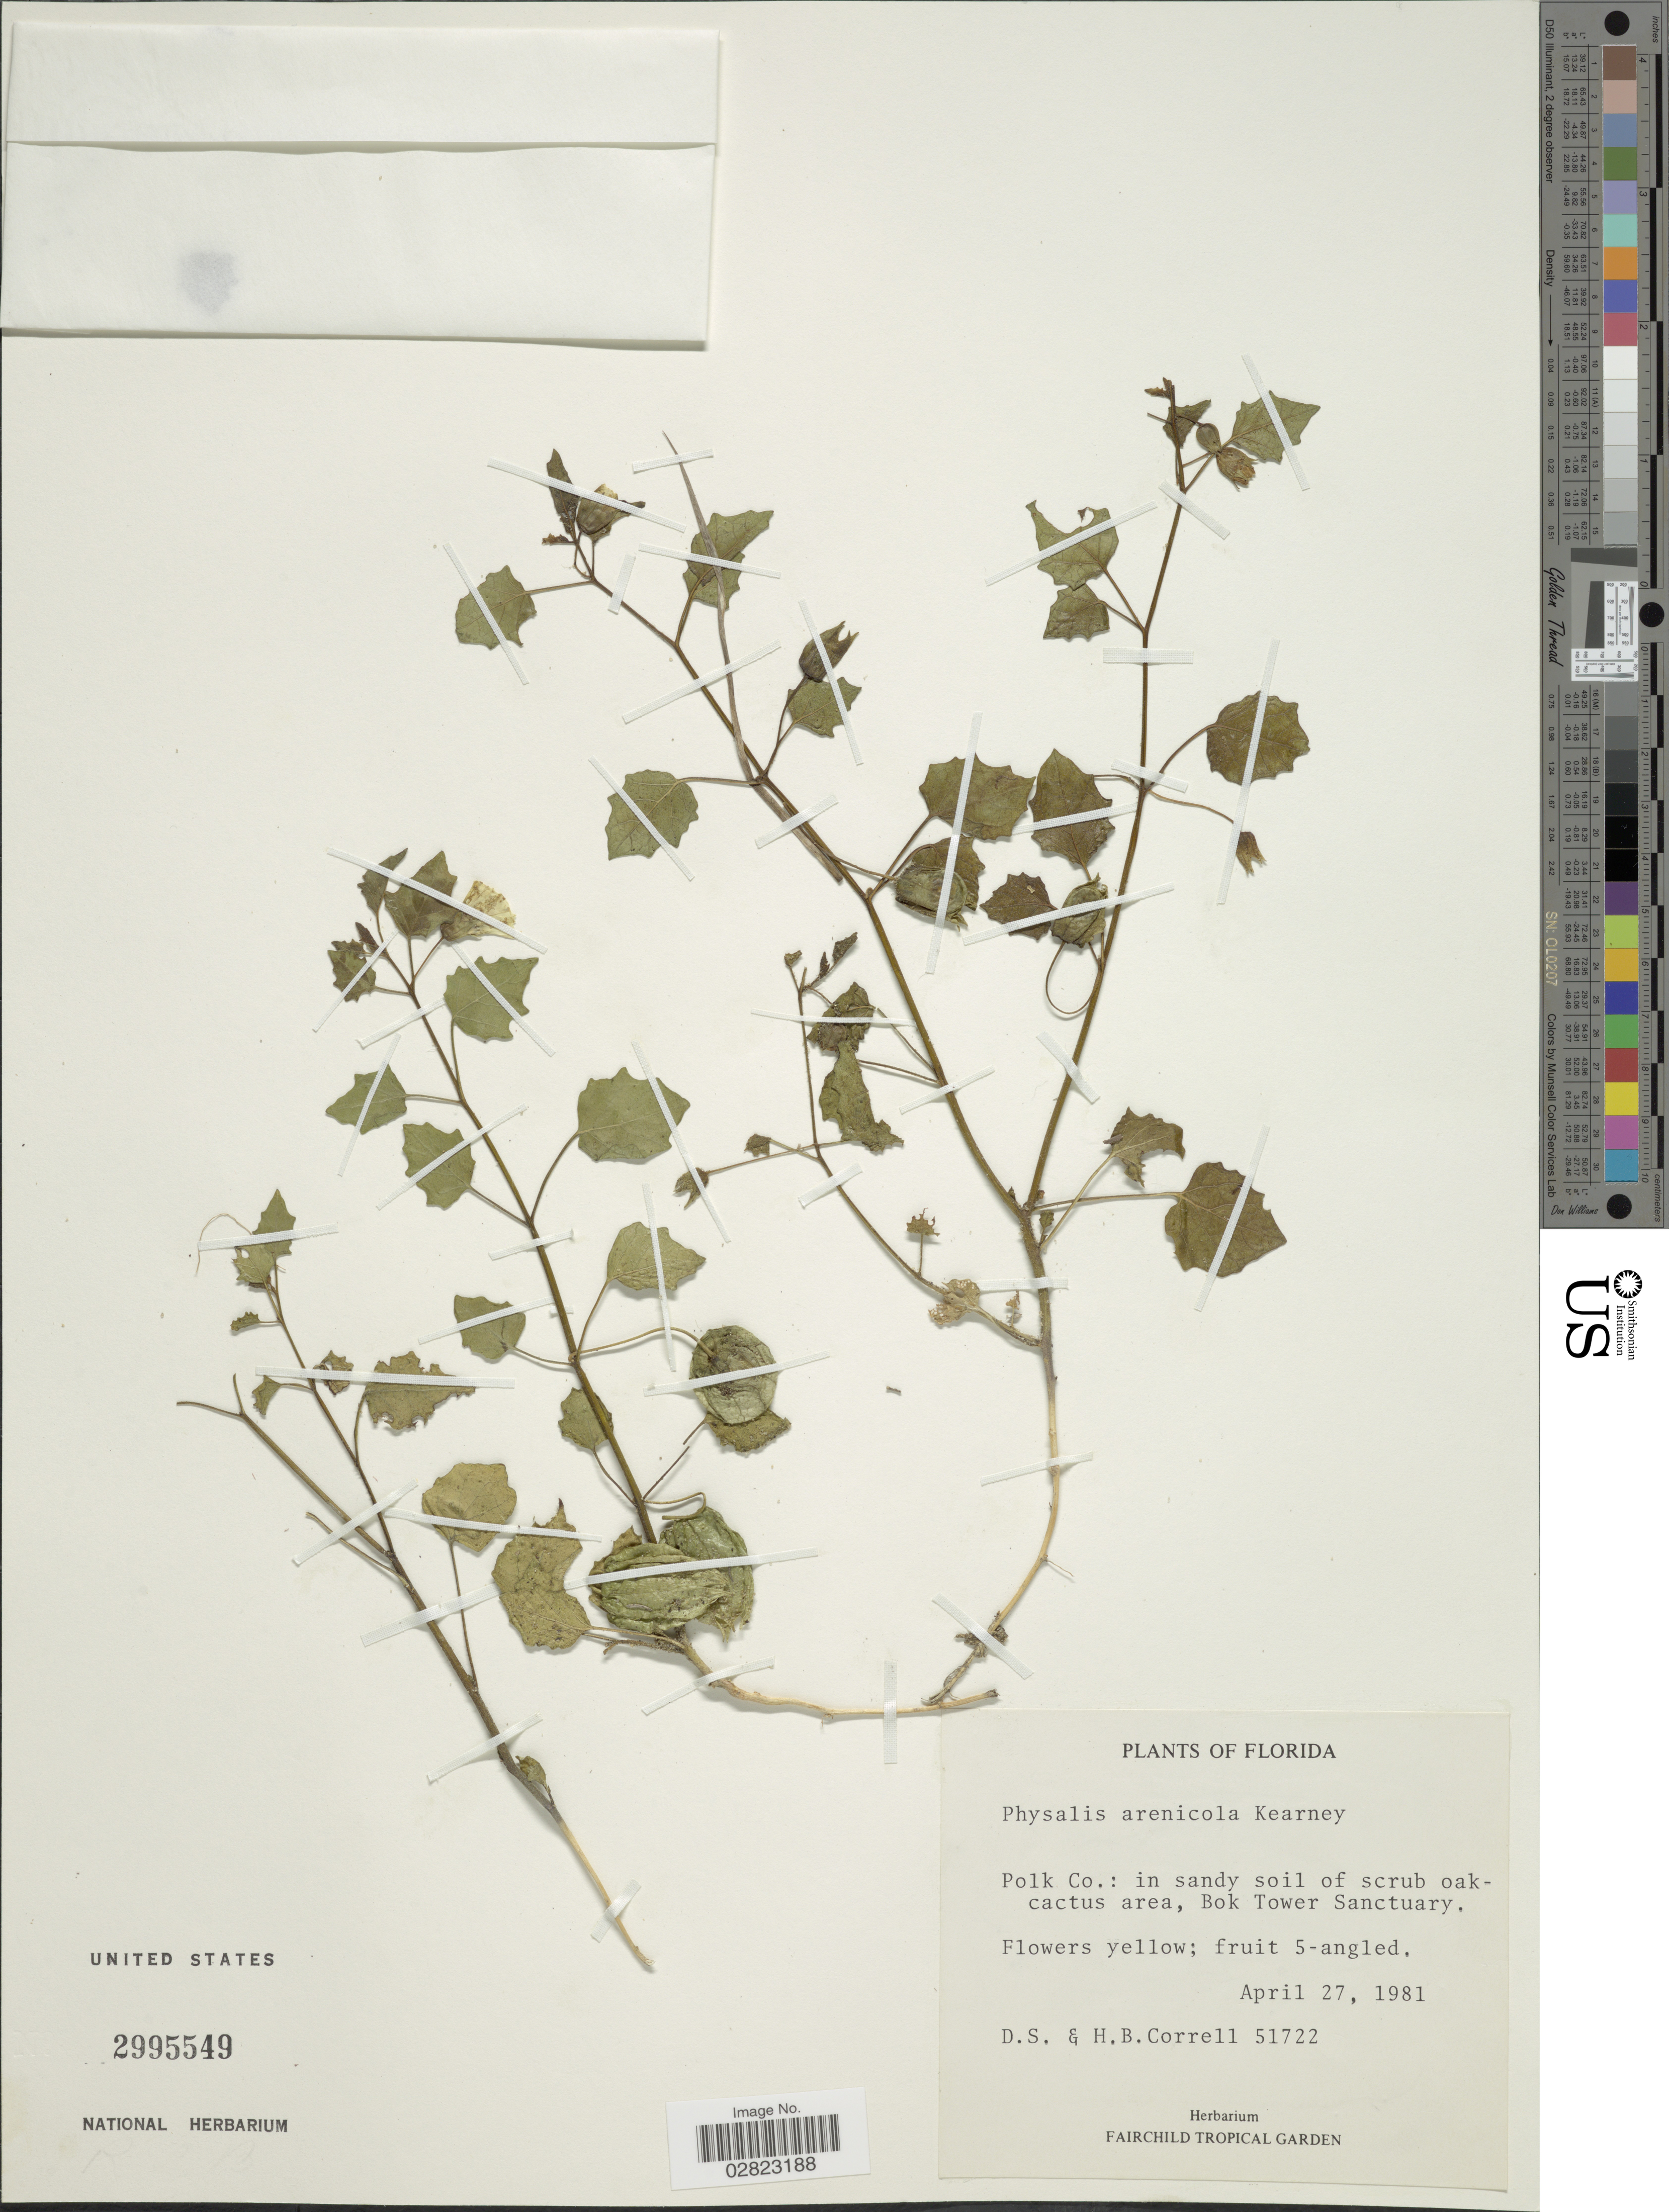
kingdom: Plantae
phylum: Tracheophyta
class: Magnoliopsida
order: Solanales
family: Solanaceae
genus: Physalis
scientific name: Physalis arenicola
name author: Kearney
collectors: D. S. Correll & H. Correll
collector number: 51722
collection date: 1981-04-27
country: United States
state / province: Florida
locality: Polk Co.: in sandy soil of scrub oak-cactus area, Bok Tower Sanctuary.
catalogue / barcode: US 2995549